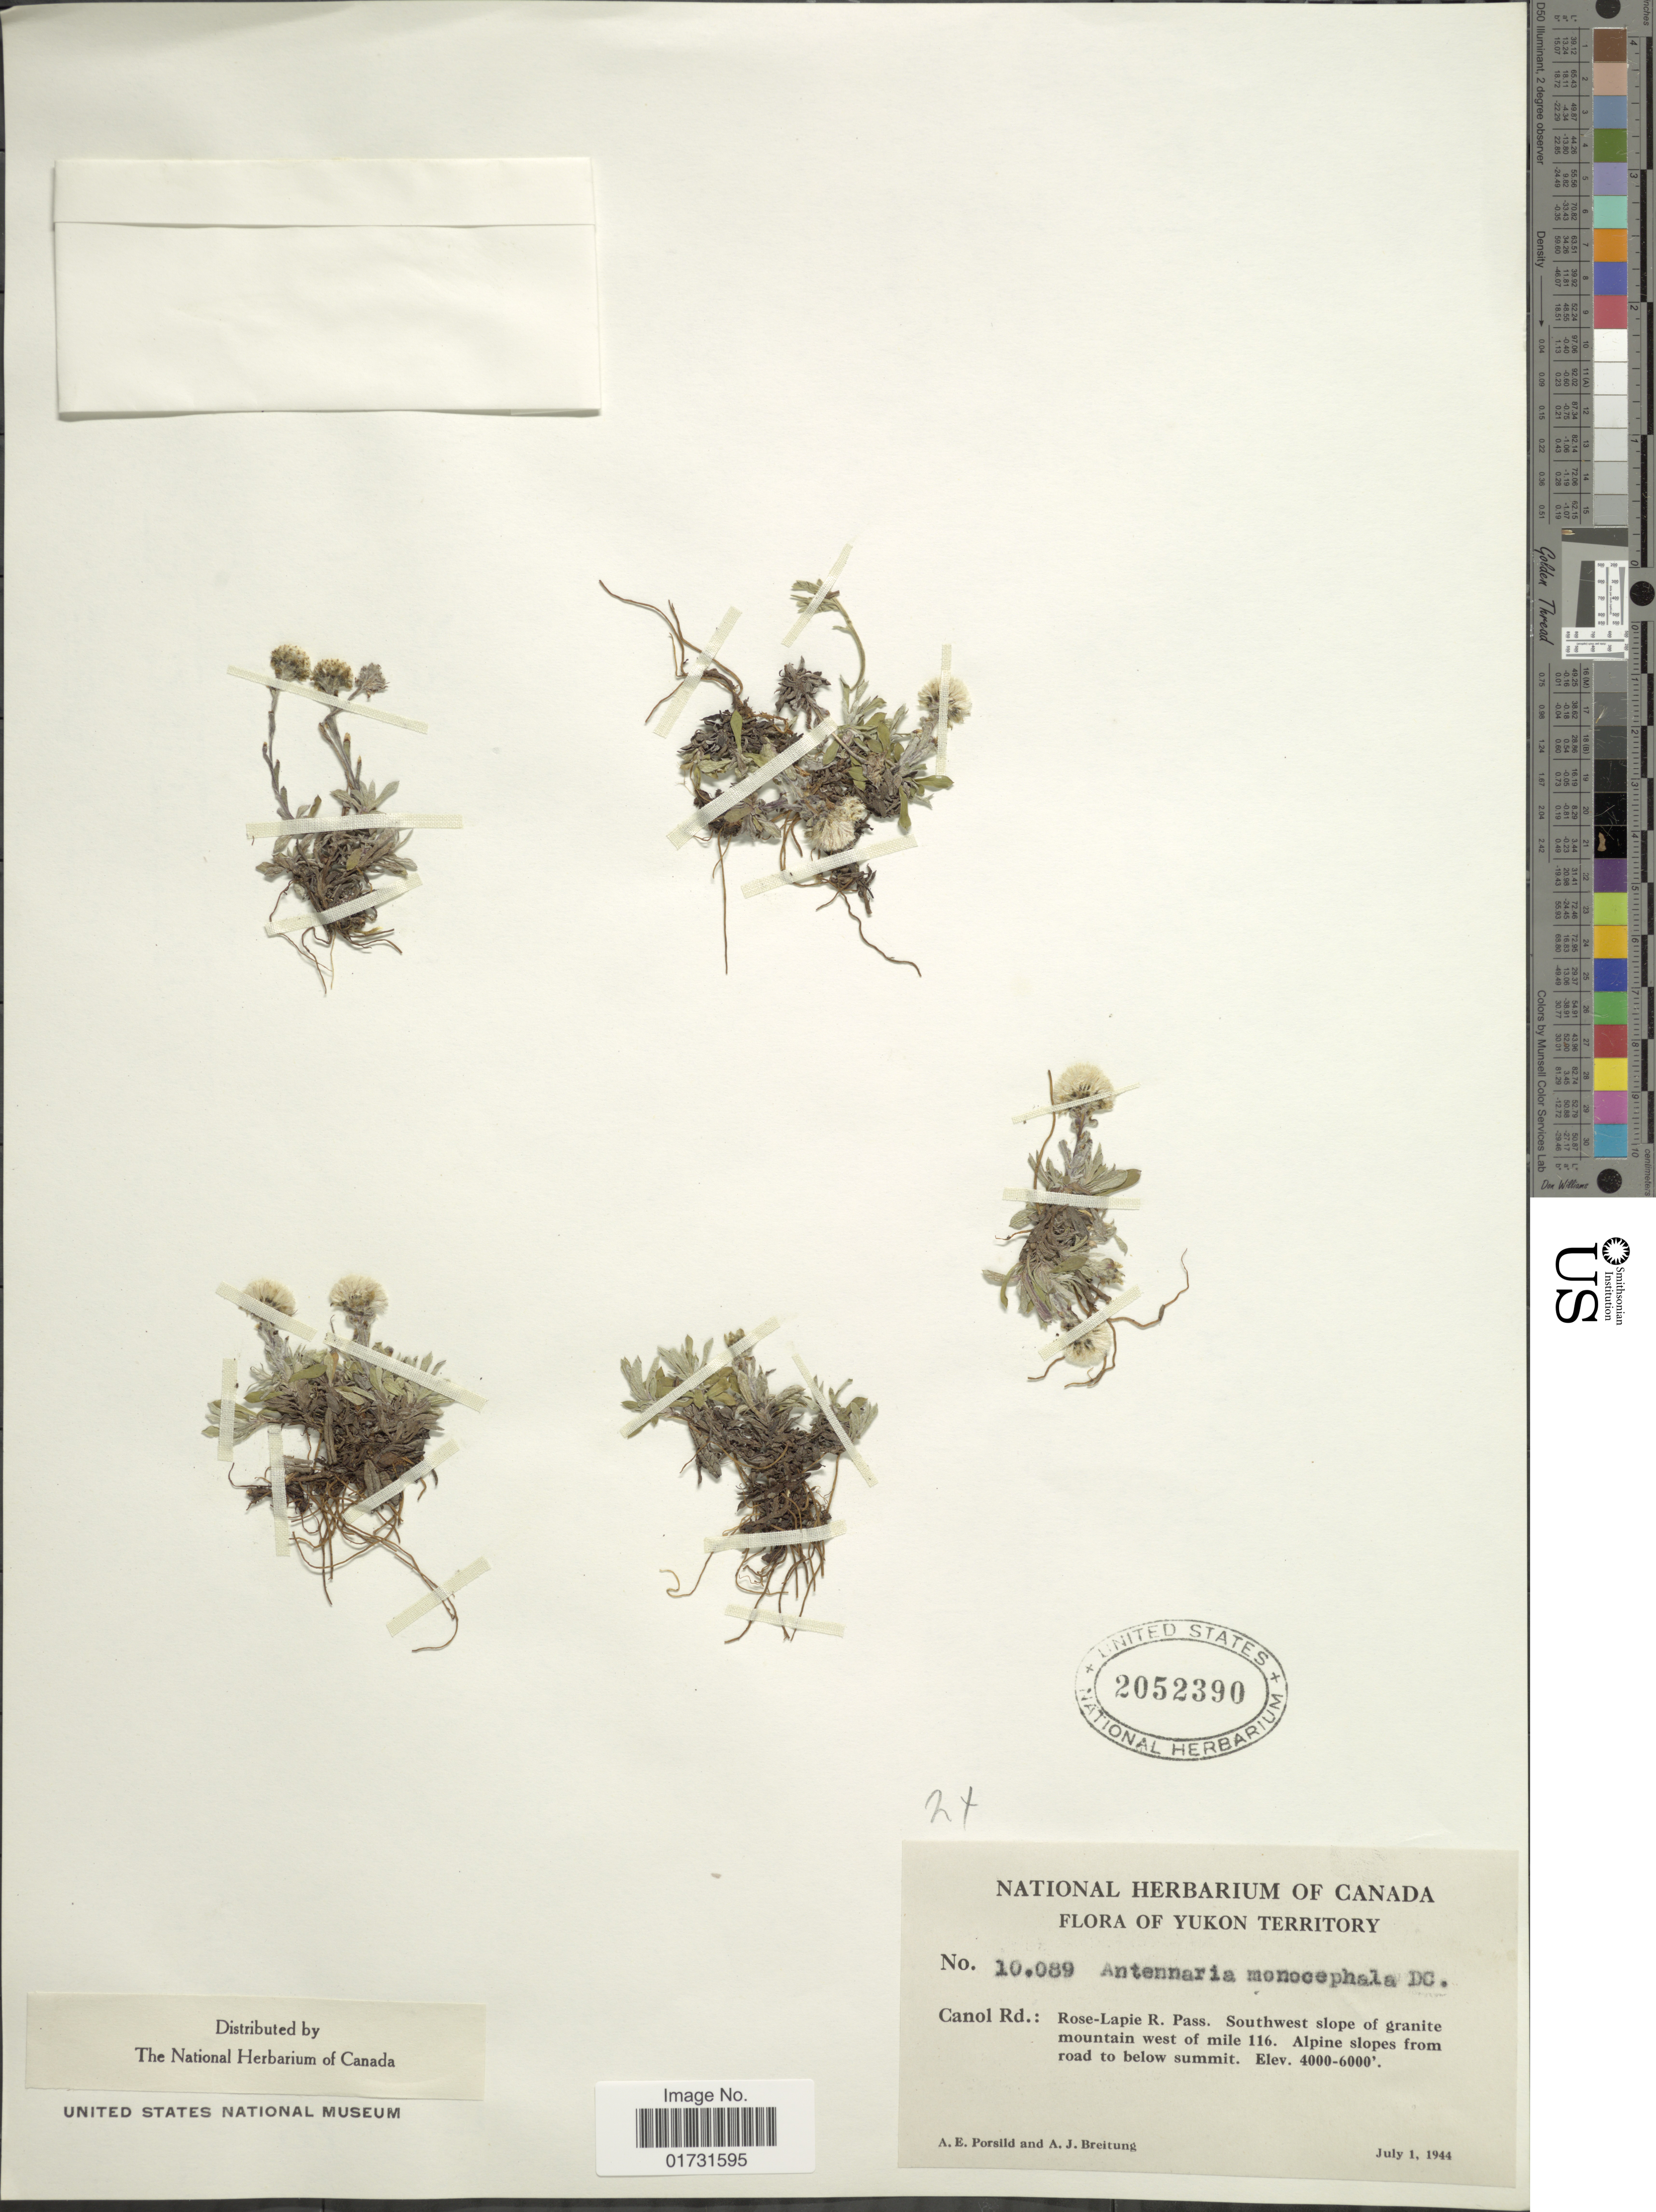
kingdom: Plantae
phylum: Tracheophyta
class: Magnoliopsida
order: Asterales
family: Asteraceae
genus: Antennaria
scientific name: Antennaria monocephala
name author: DC.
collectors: A. E. Porsild & A. Breitung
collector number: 10089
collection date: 1944-07-01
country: Canada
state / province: Yukon Territory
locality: Canol Rd.: Rose-Lope R. Pass. Southwest slope of granite mountain west of mile 116. Alpine slopes from road to below summit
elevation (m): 1219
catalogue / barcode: US 2052390